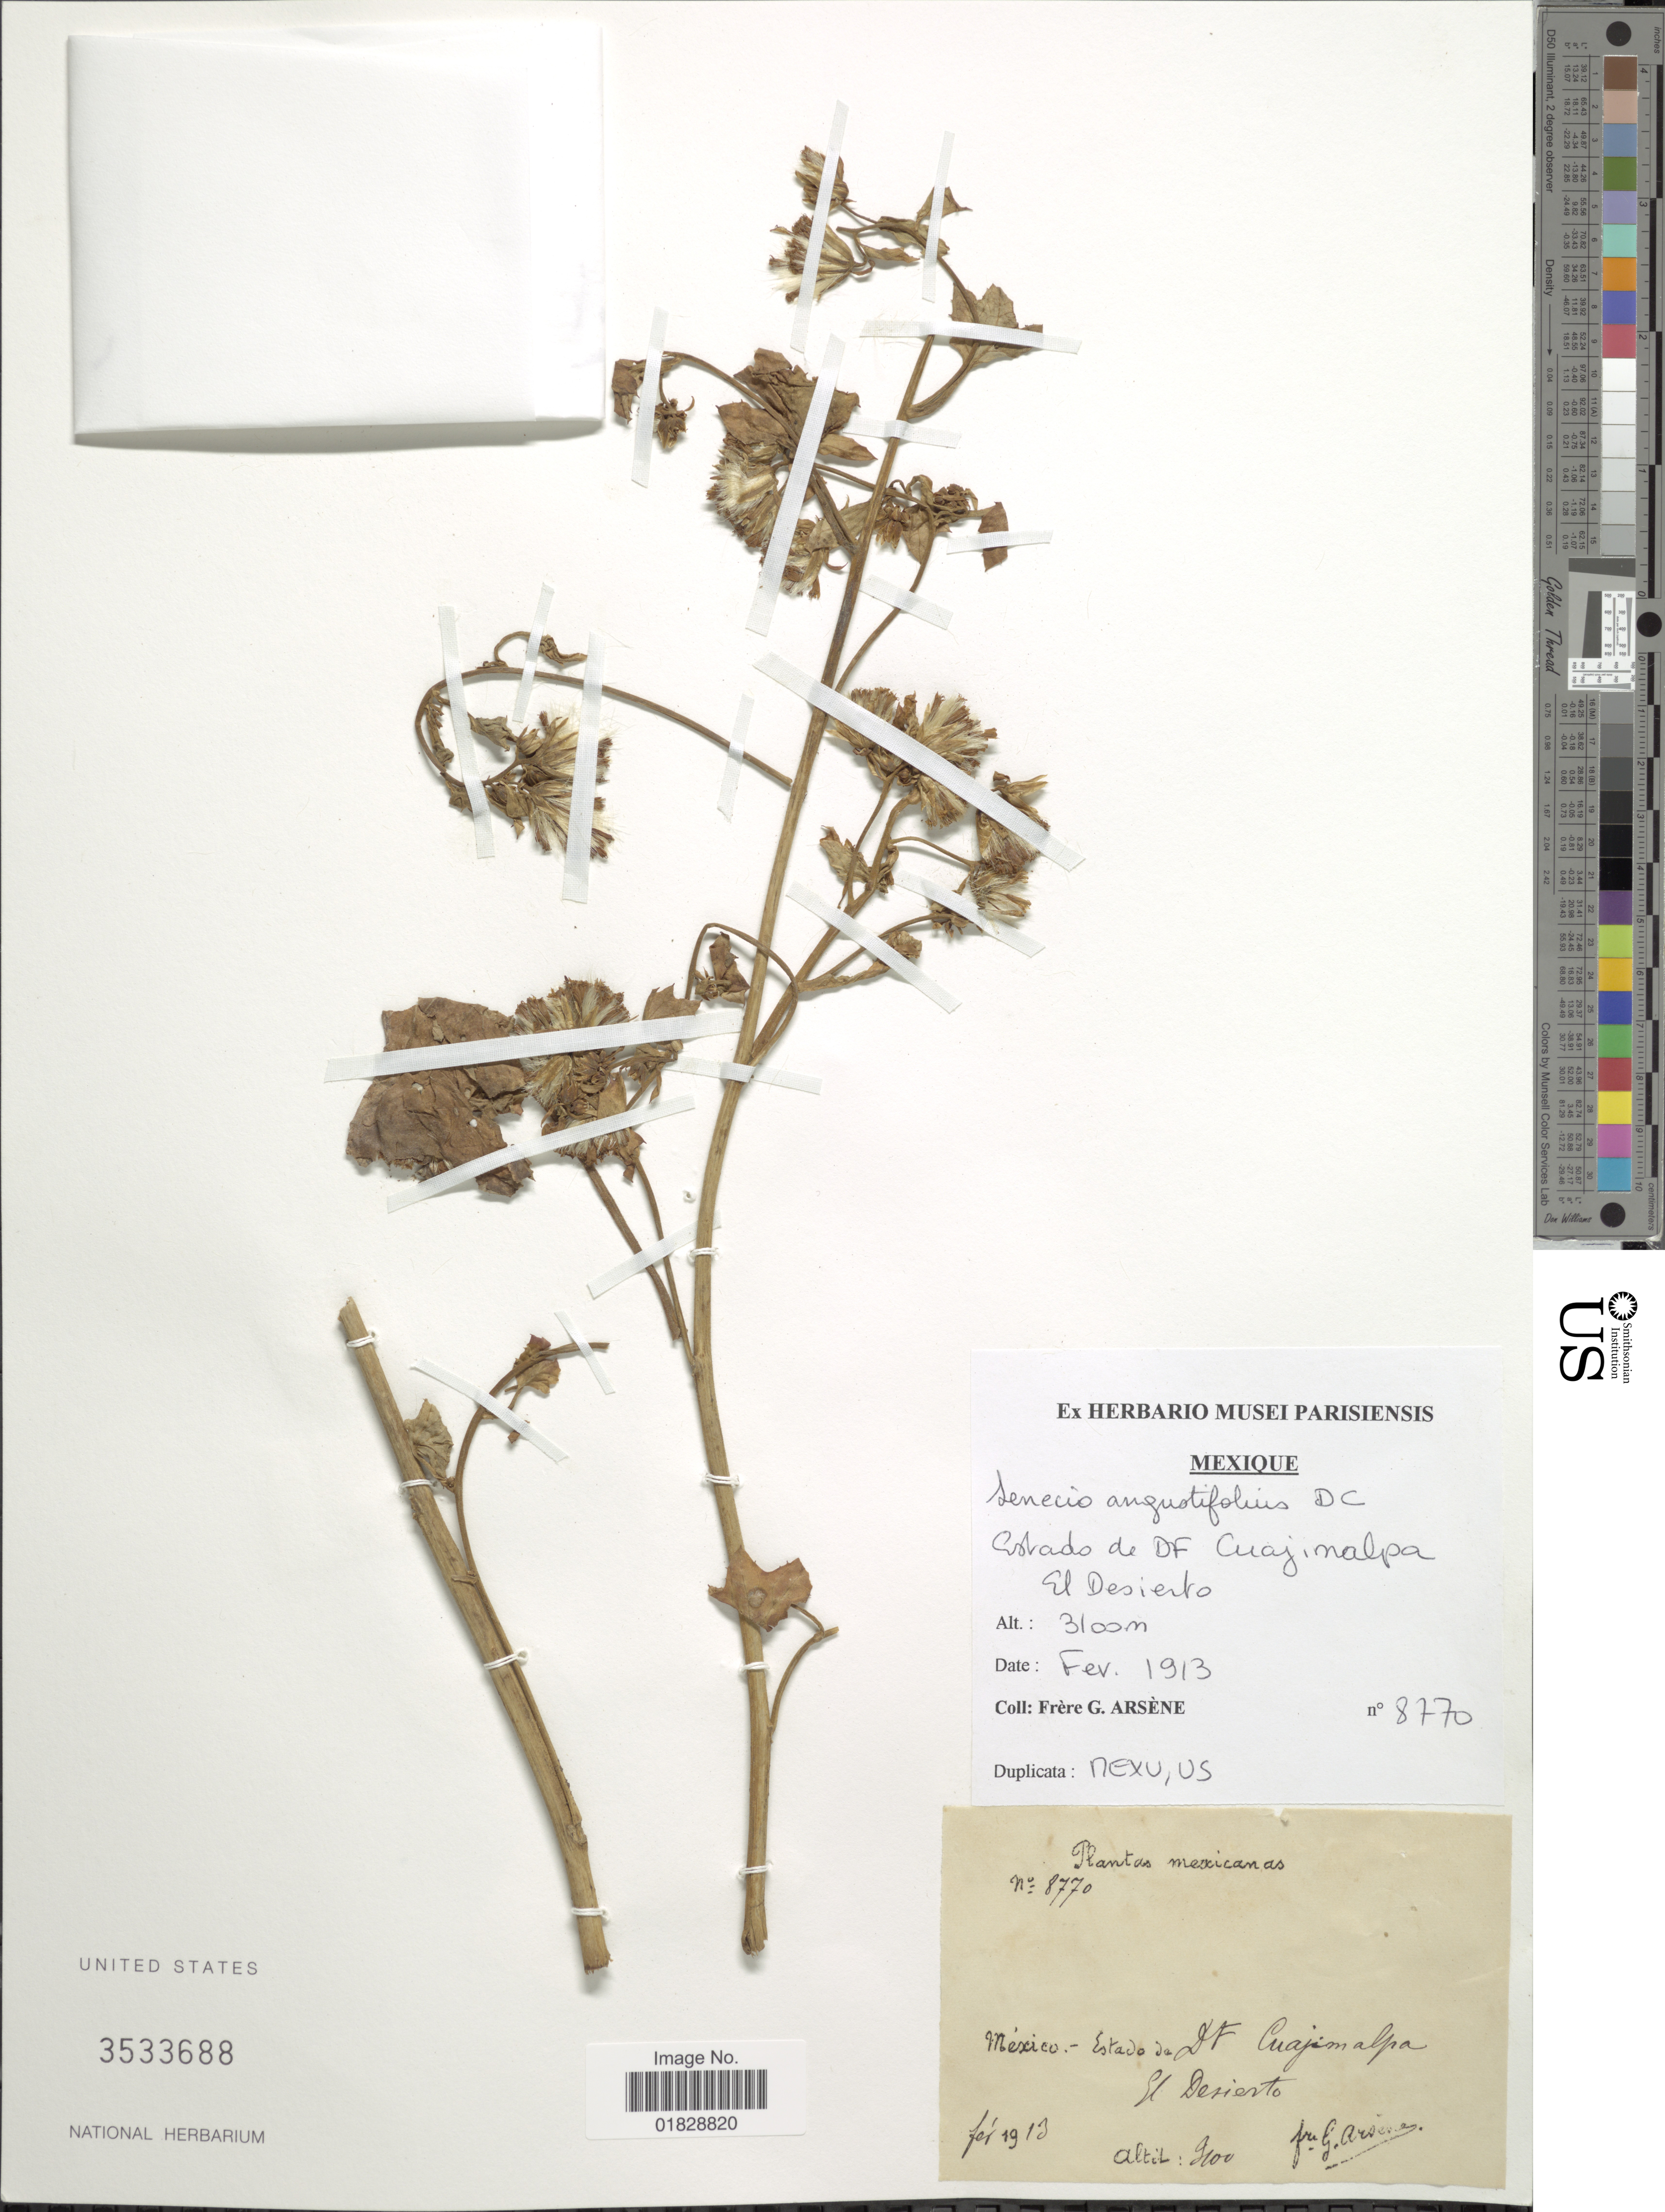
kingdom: Plantae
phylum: Tracheophyta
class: Magnoliopsida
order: Asterales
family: Asteraceae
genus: Roldana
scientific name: Roldana angulifolia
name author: (DC.) H. Rob. & Brettell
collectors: Bro. G. Arsène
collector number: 8770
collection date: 1913-02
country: Mexico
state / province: Distrito Federal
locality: Estado de DF Cuajimalpa El Desierto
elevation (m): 3100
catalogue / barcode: US 3533688